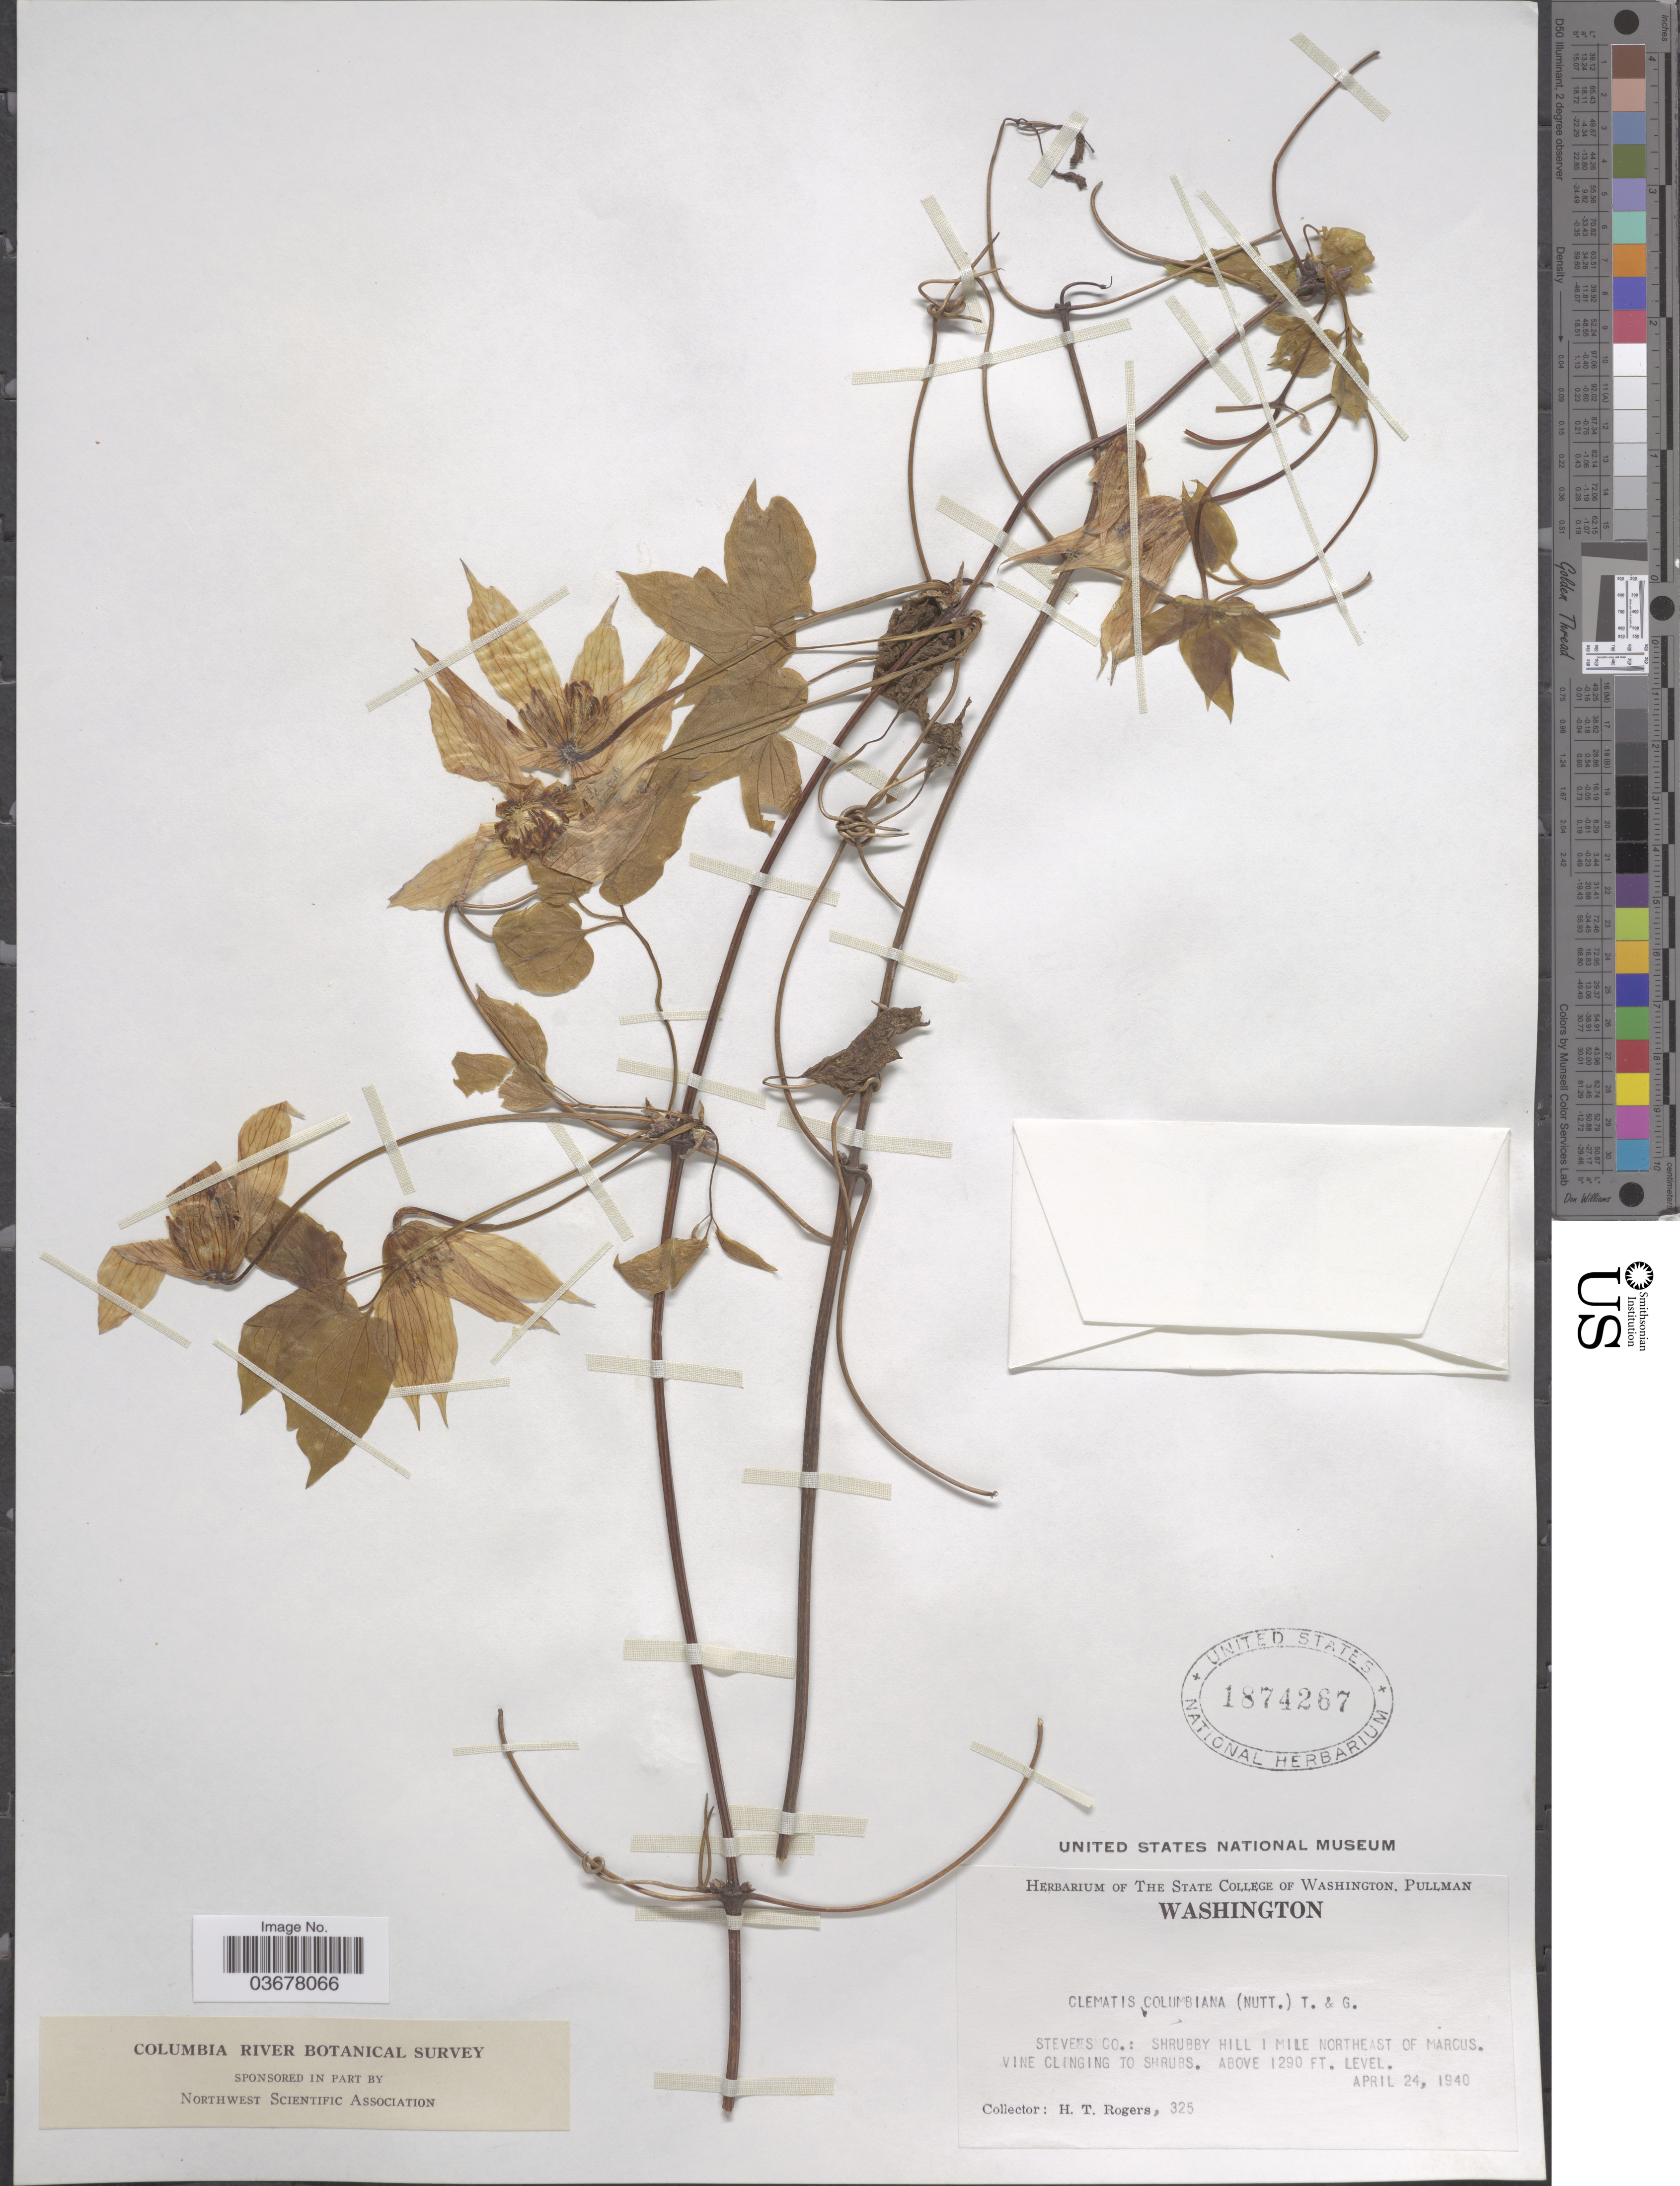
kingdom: Plantae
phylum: Tracheophyta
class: Magnoliopsida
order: Ranunculales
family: Ranunculaceae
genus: Clematis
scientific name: Clematis occidentalis var. grosseserrata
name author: (Rydb.) J.S. Pringle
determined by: Strong, M. T., (US), Smithsonian Institution - National Museum of Natural History (UNITED STATES)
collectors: H. Rogers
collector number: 325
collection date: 1940-04-24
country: United States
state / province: Washington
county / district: Stevens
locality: Stevens Co.: Shrubby Hill 1 mile Northeast of Marcus.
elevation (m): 393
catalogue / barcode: US 1874267